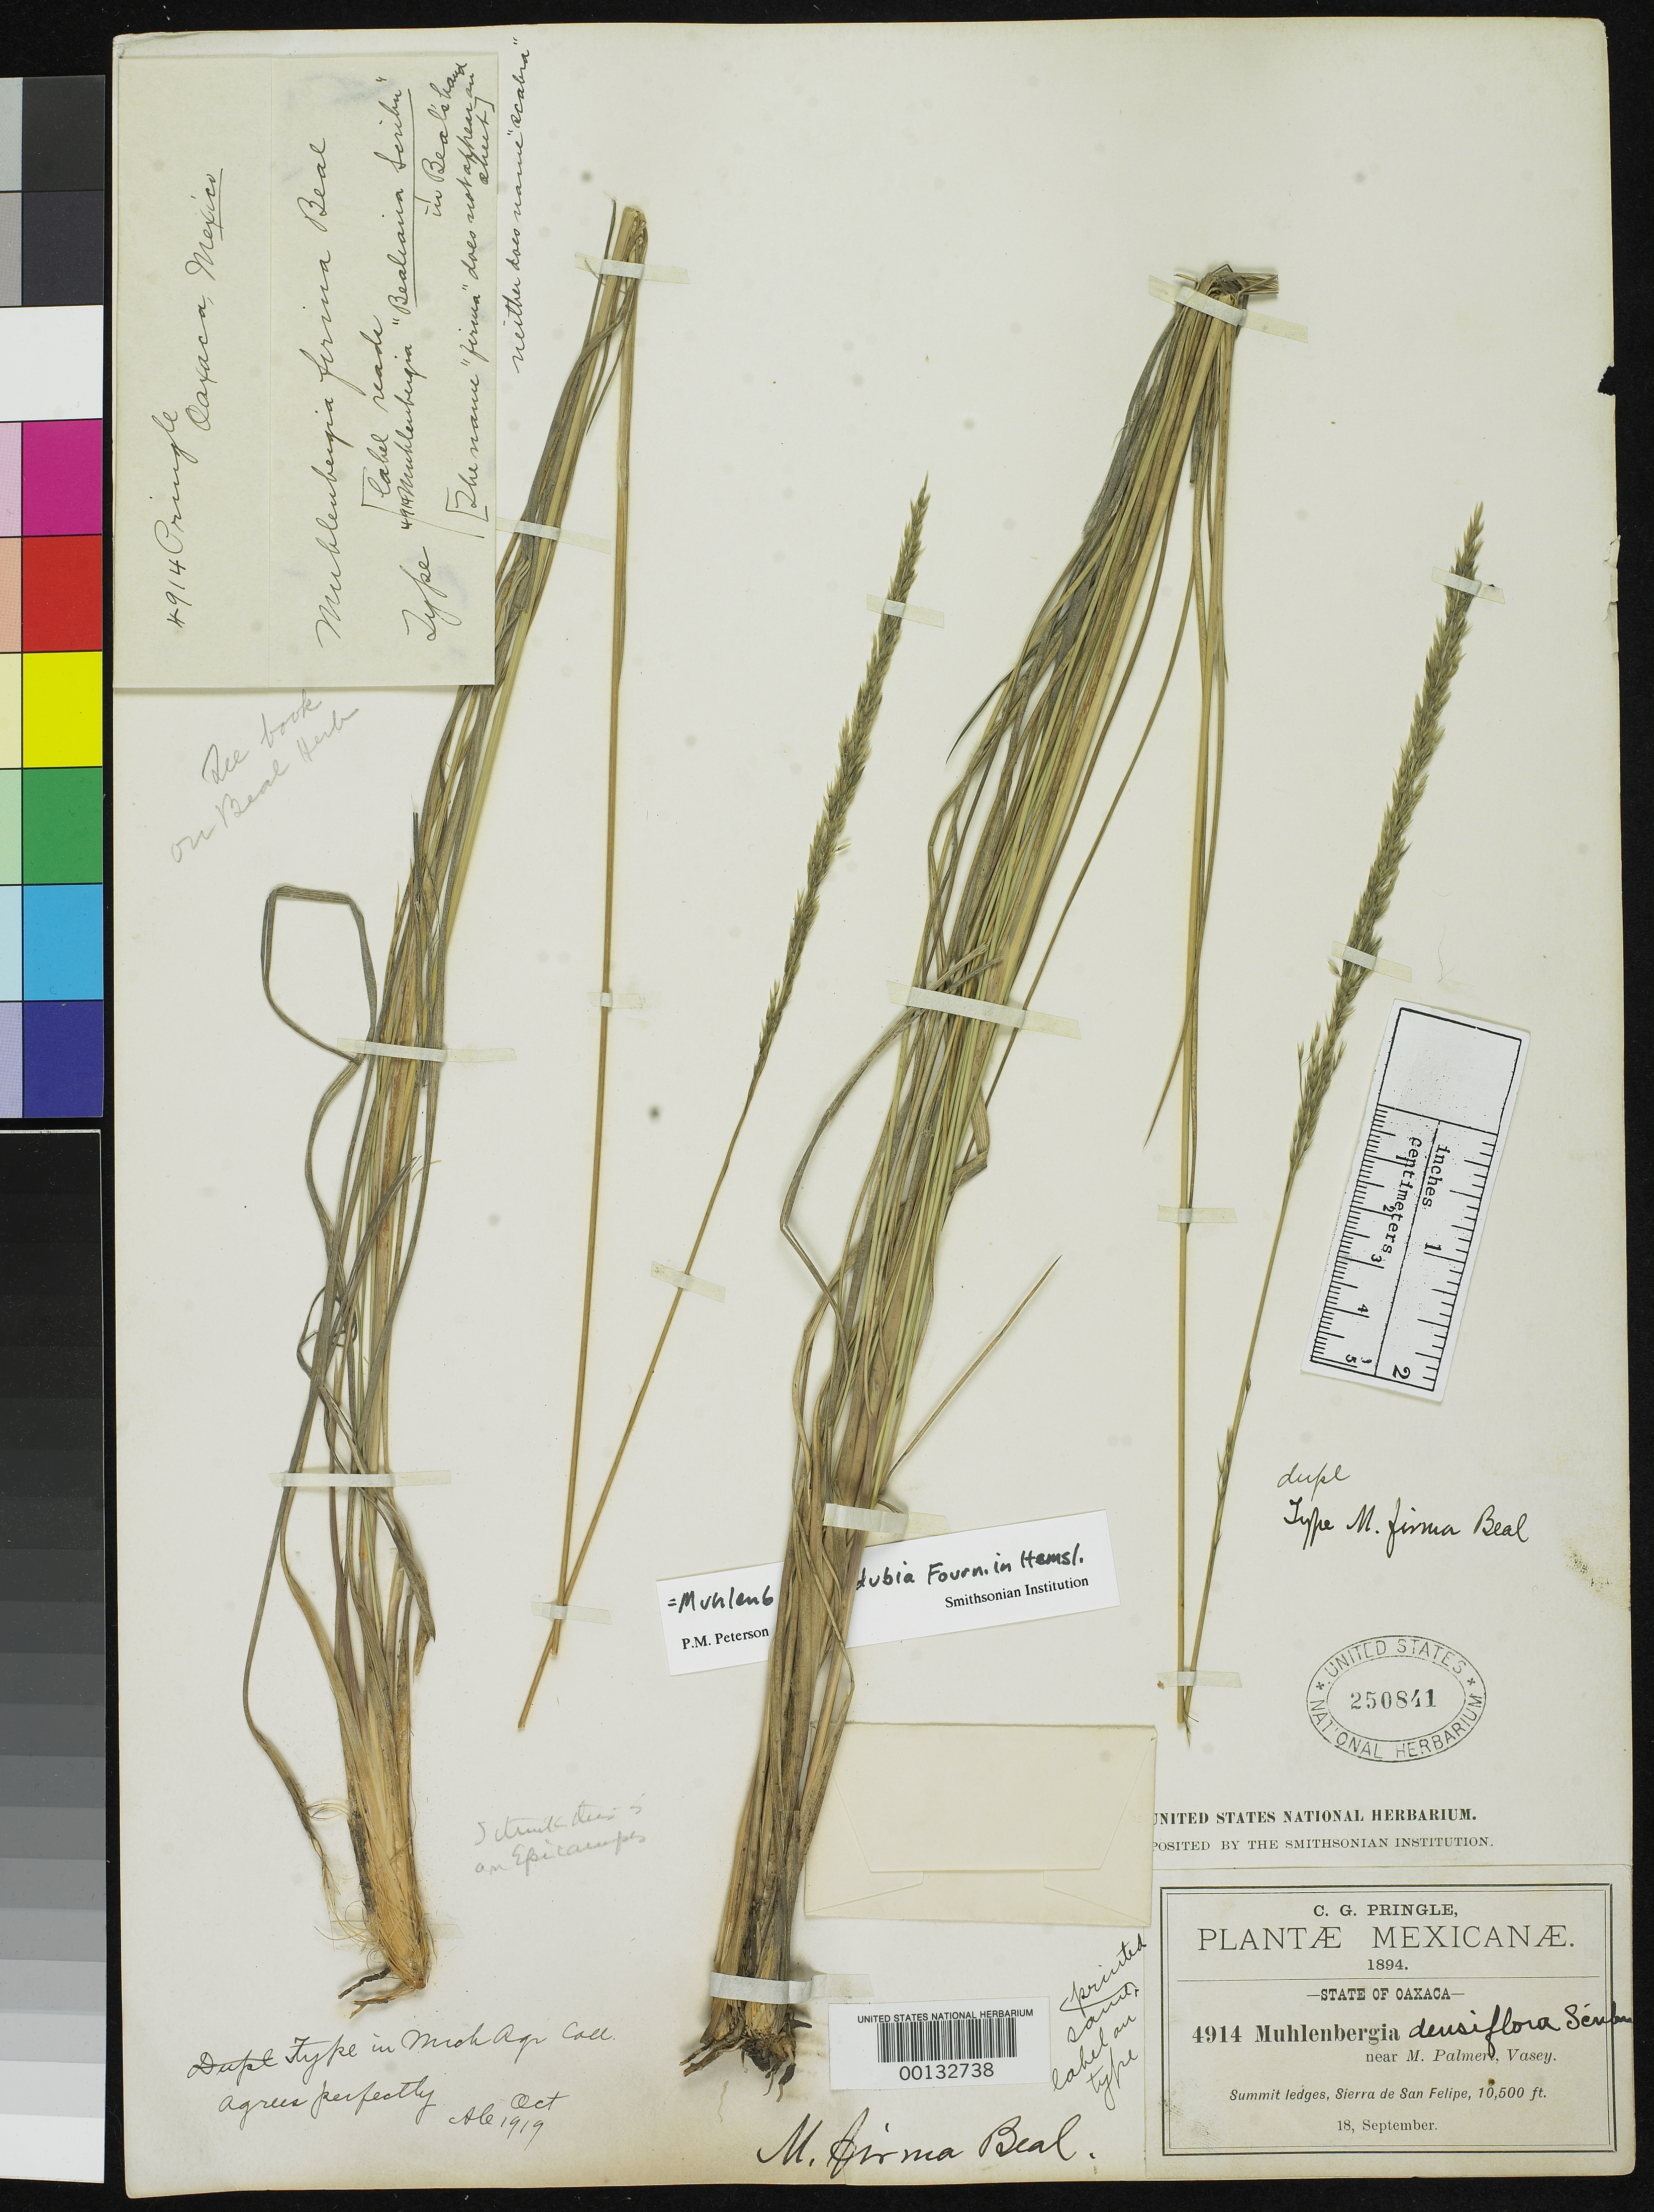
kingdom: Plantae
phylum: Tracheophyta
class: Liliopsida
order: Poales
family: Poaceae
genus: Muhlenbergia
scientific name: Muhlenbergia firma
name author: W.J. Beal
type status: Isotype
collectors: C. G. Pringle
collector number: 4914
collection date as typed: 18 Sep 1894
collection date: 1894-09-18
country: Mexico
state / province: Oaxaca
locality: Sierra de San Felipe, summit ledges.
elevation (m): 3200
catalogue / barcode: US 250841